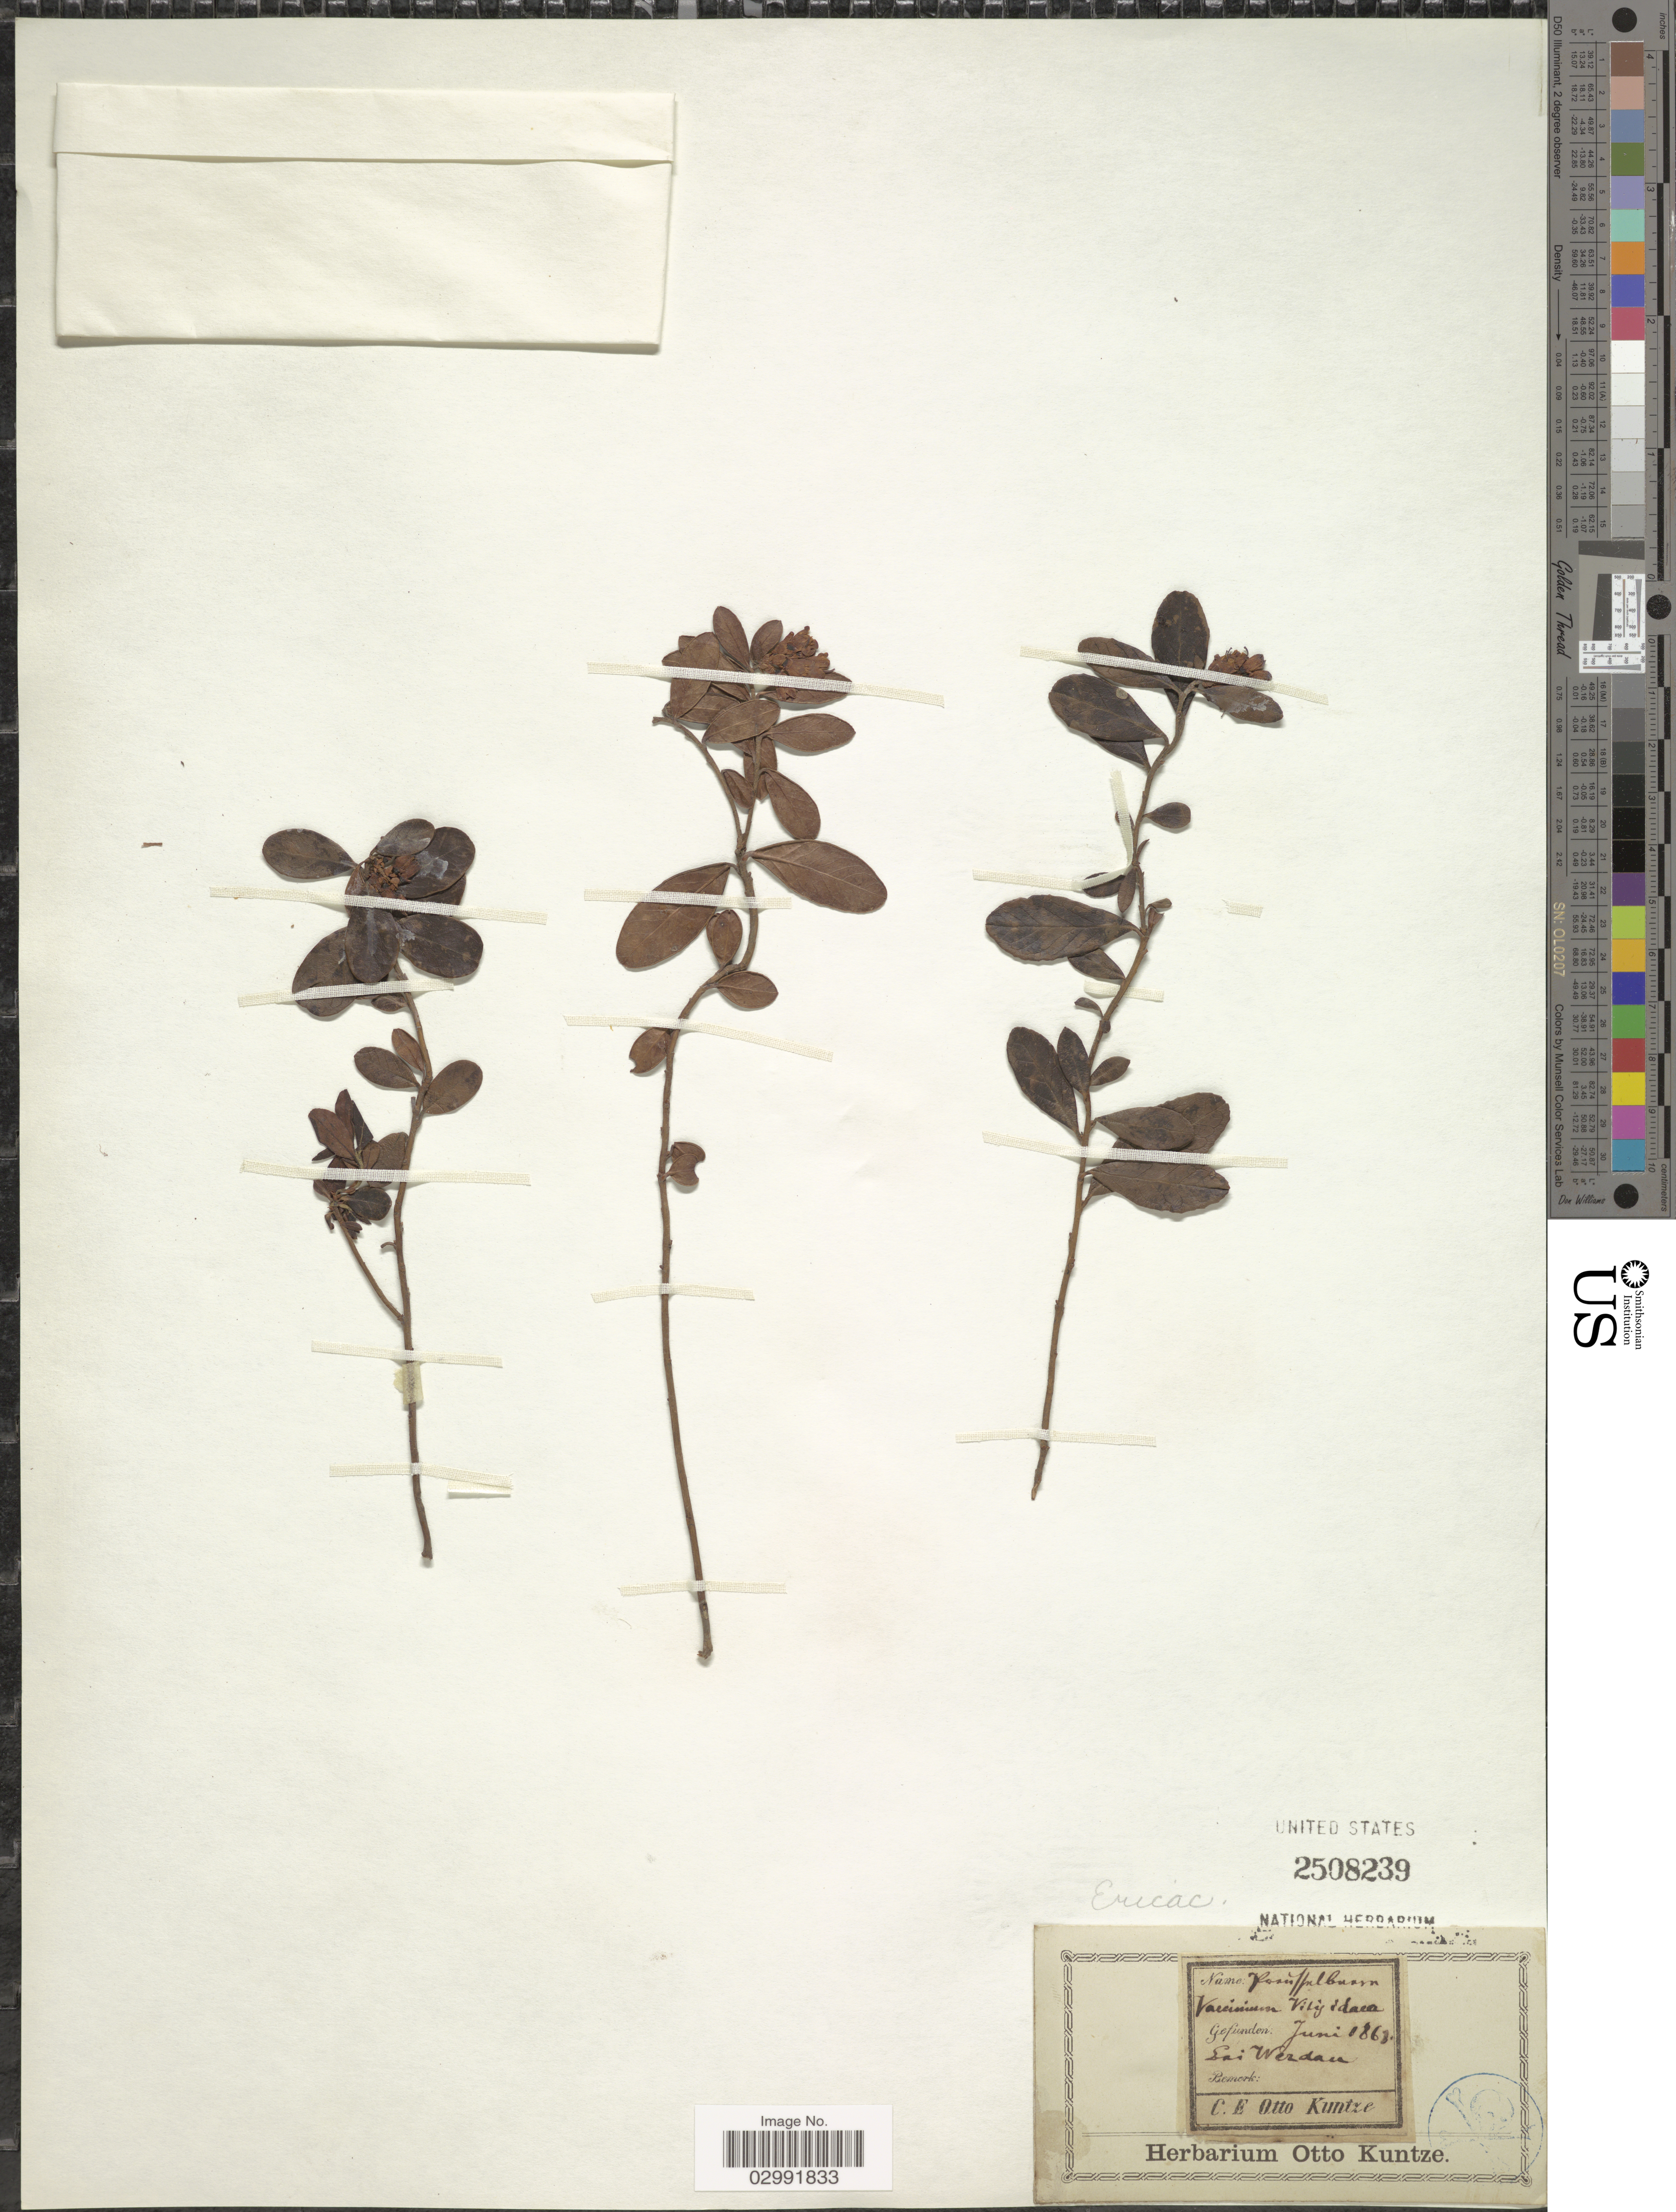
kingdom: Plantae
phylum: Tracheophyta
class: Magnoliopsida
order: Ericales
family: Ericaceae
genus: Vaccinium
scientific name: Vaccinium vitis-idaea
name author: L.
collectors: C.E.O. Kuntze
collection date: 1863-06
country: Germany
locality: Bai [interpreted] Werdau.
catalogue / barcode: US 2508239